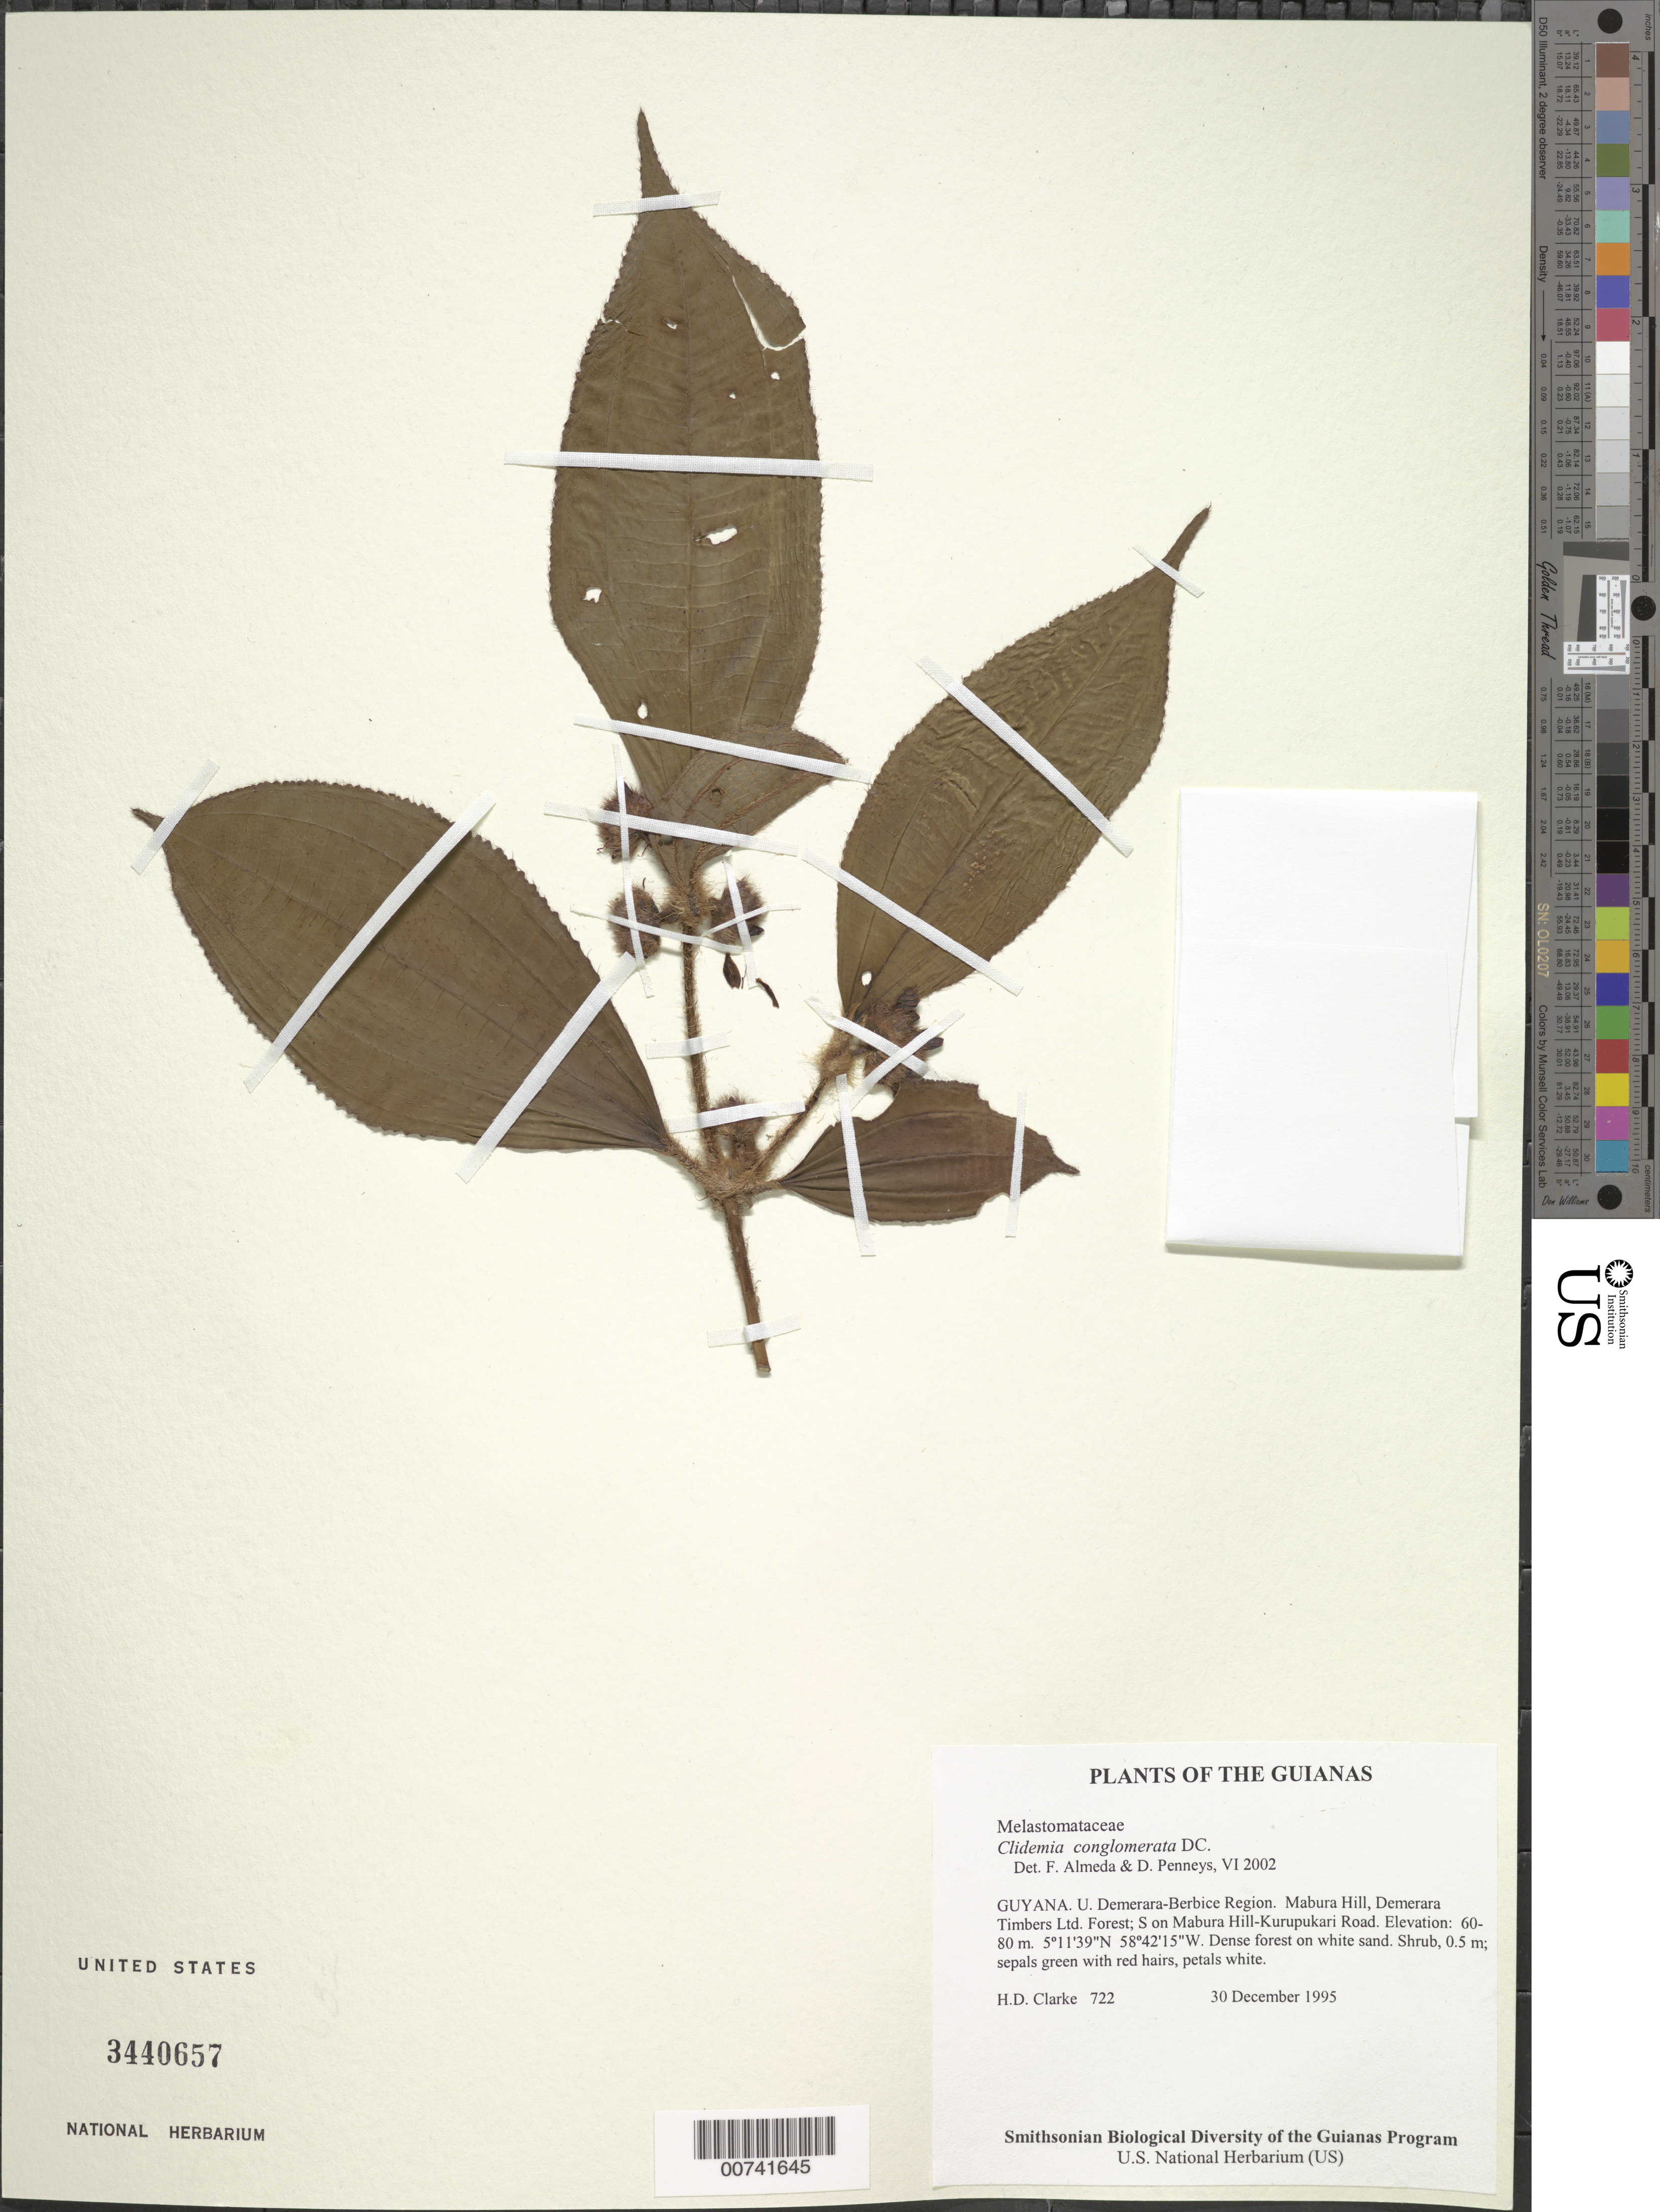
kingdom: Plantae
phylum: Tracheophyta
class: Magnoliopsida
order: Myrtales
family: Melastomataceae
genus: Clidemia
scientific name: Clidemia conglomerata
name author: DC.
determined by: Almeda, F.; Penneys, D. S.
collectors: H. D. Clarke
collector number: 722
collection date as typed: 30 December 1995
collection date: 1995-12-30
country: Guyana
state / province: U. Demerara-Berbice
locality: Mabura Hill, Demerara Timbers Ltd. Forest; S on Mabura Hill-Kurupukari Road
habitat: Dense forest on white sand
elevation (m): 60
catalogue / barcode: US 3440657